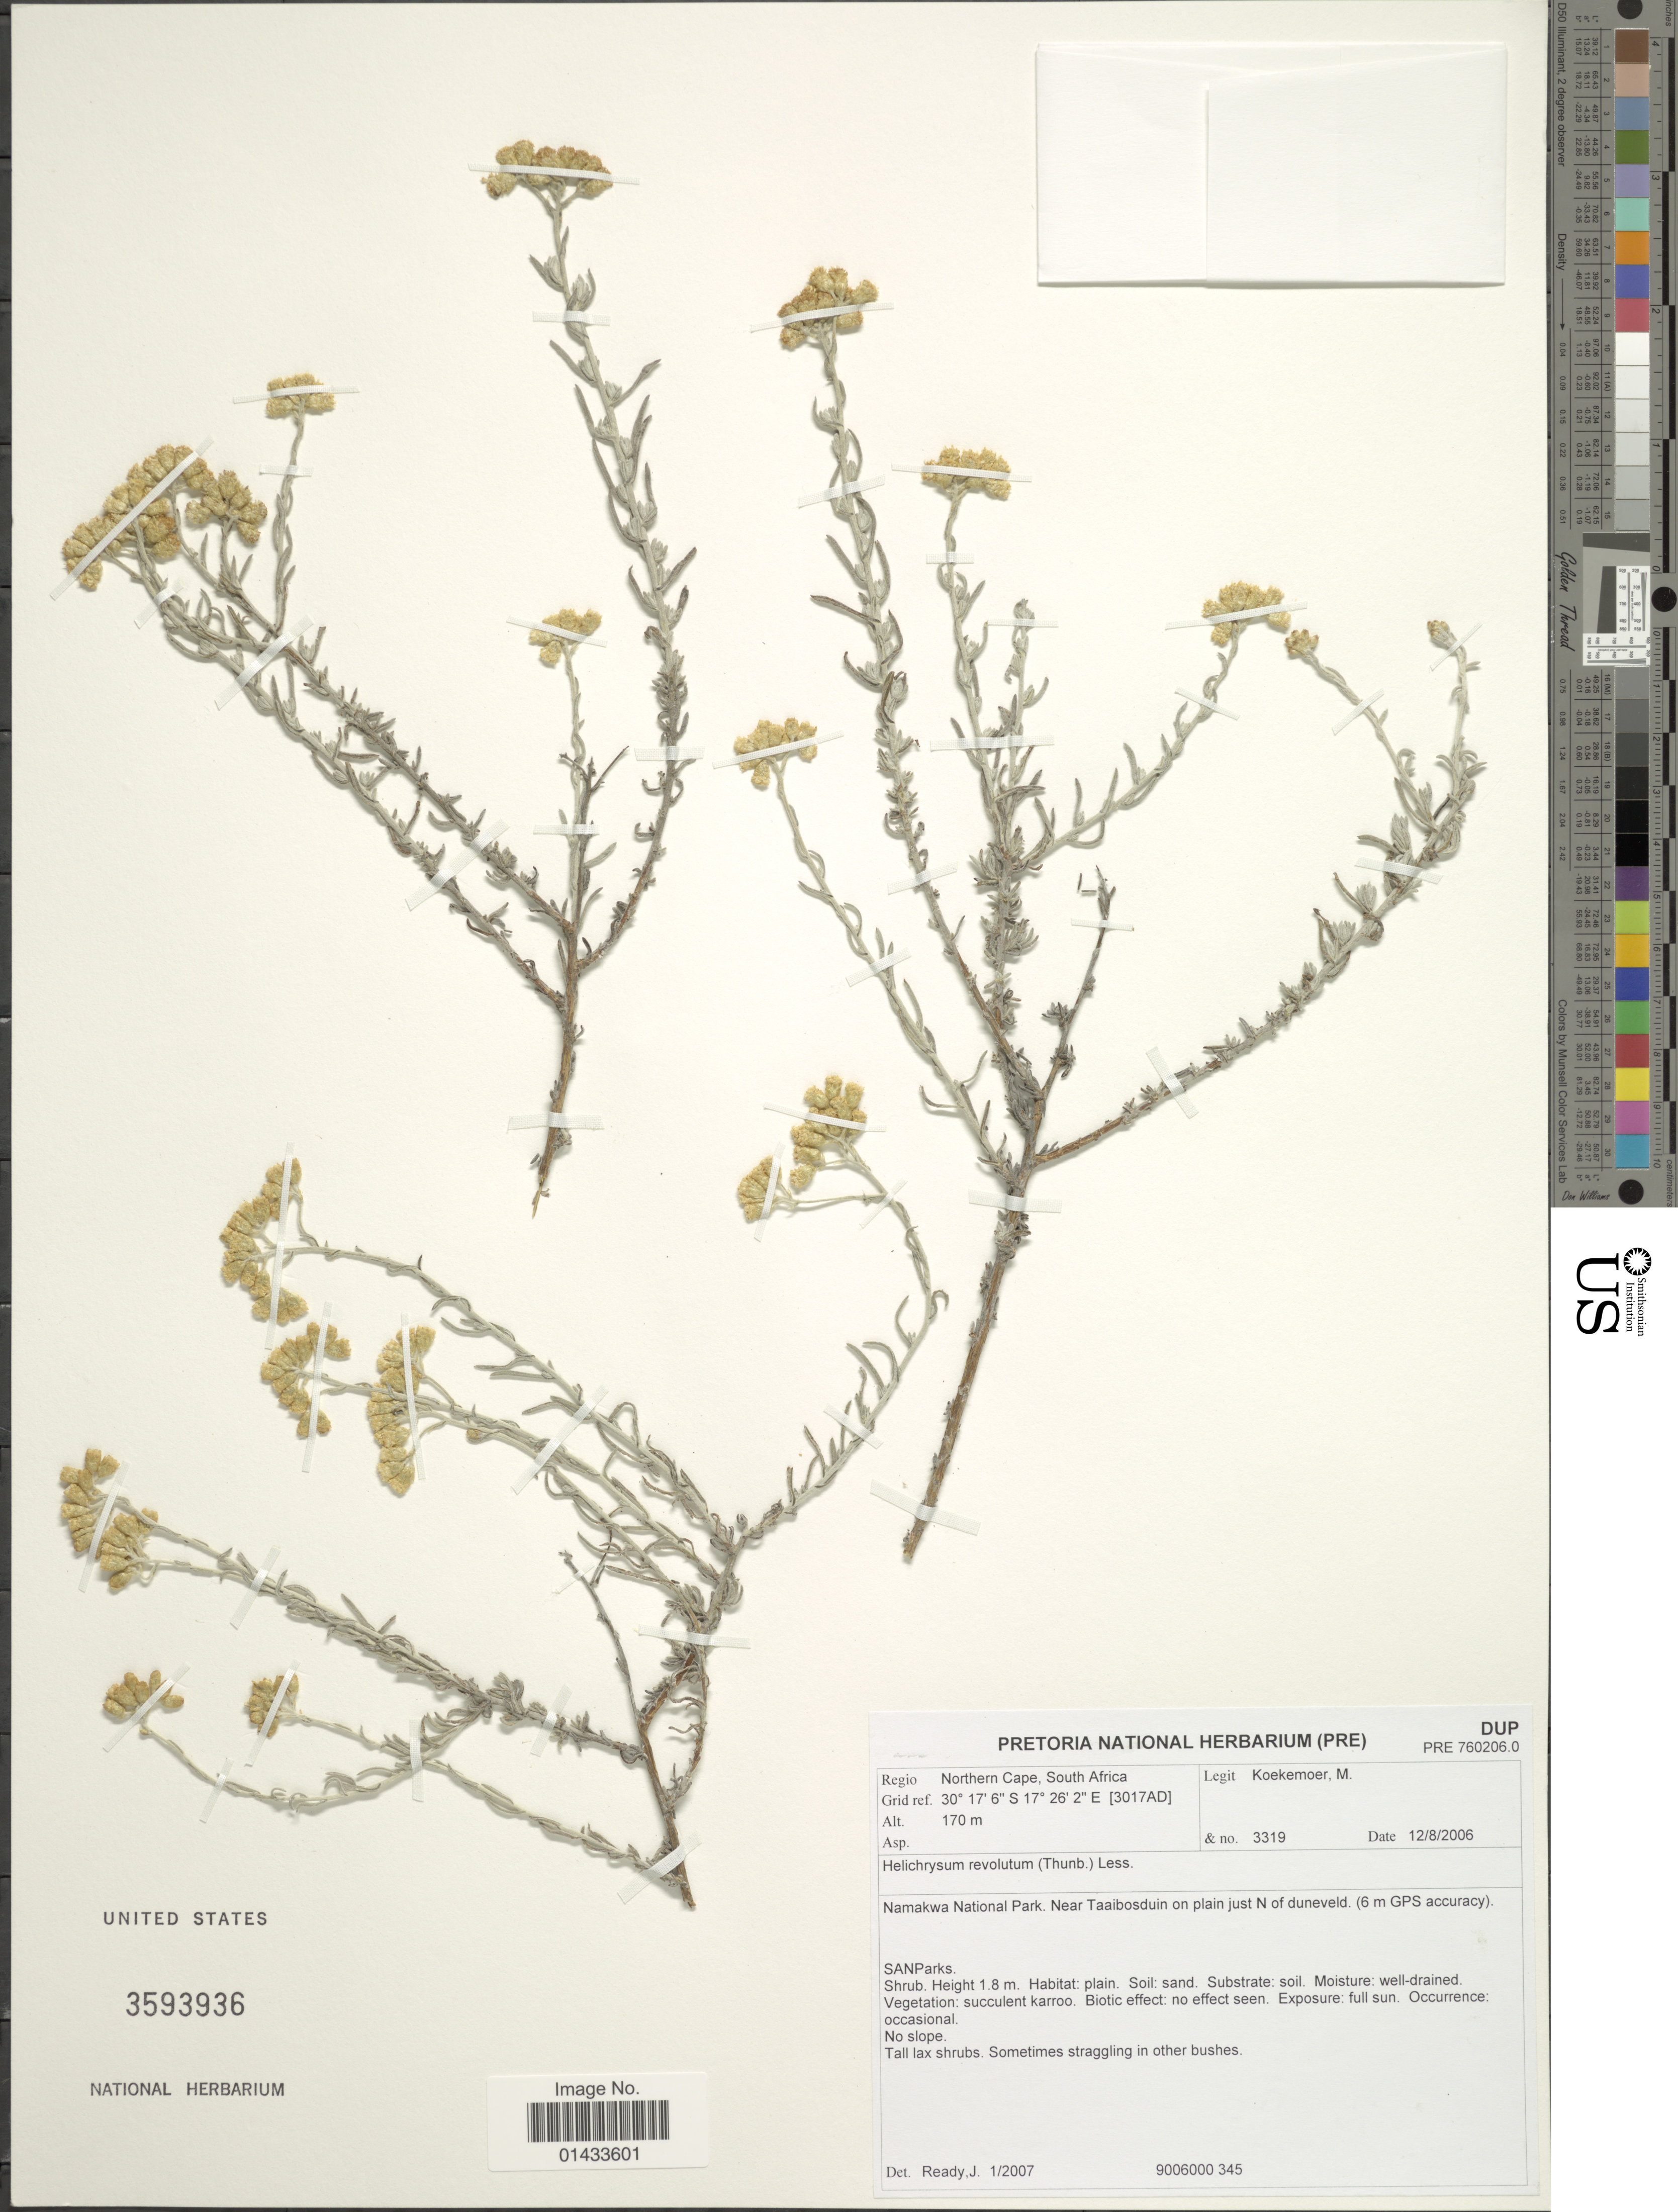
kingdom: Plantae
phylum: Tracheophyta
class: Magnoliopsida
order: Asterales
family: Asteraceae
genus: Helichrysum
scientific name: Helichrysum revolutum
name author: (Thunb.) Less.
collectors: M. Koekemoer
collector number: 3319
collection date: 2006-08-12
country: South Africa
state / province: Northern Cape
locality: Northern Cape, South Africa, Grid ref. [3017AD], Namakwa National Park, Near Taaibosduin on plain just N of duneveld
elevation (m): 170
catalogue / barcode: US 3593936